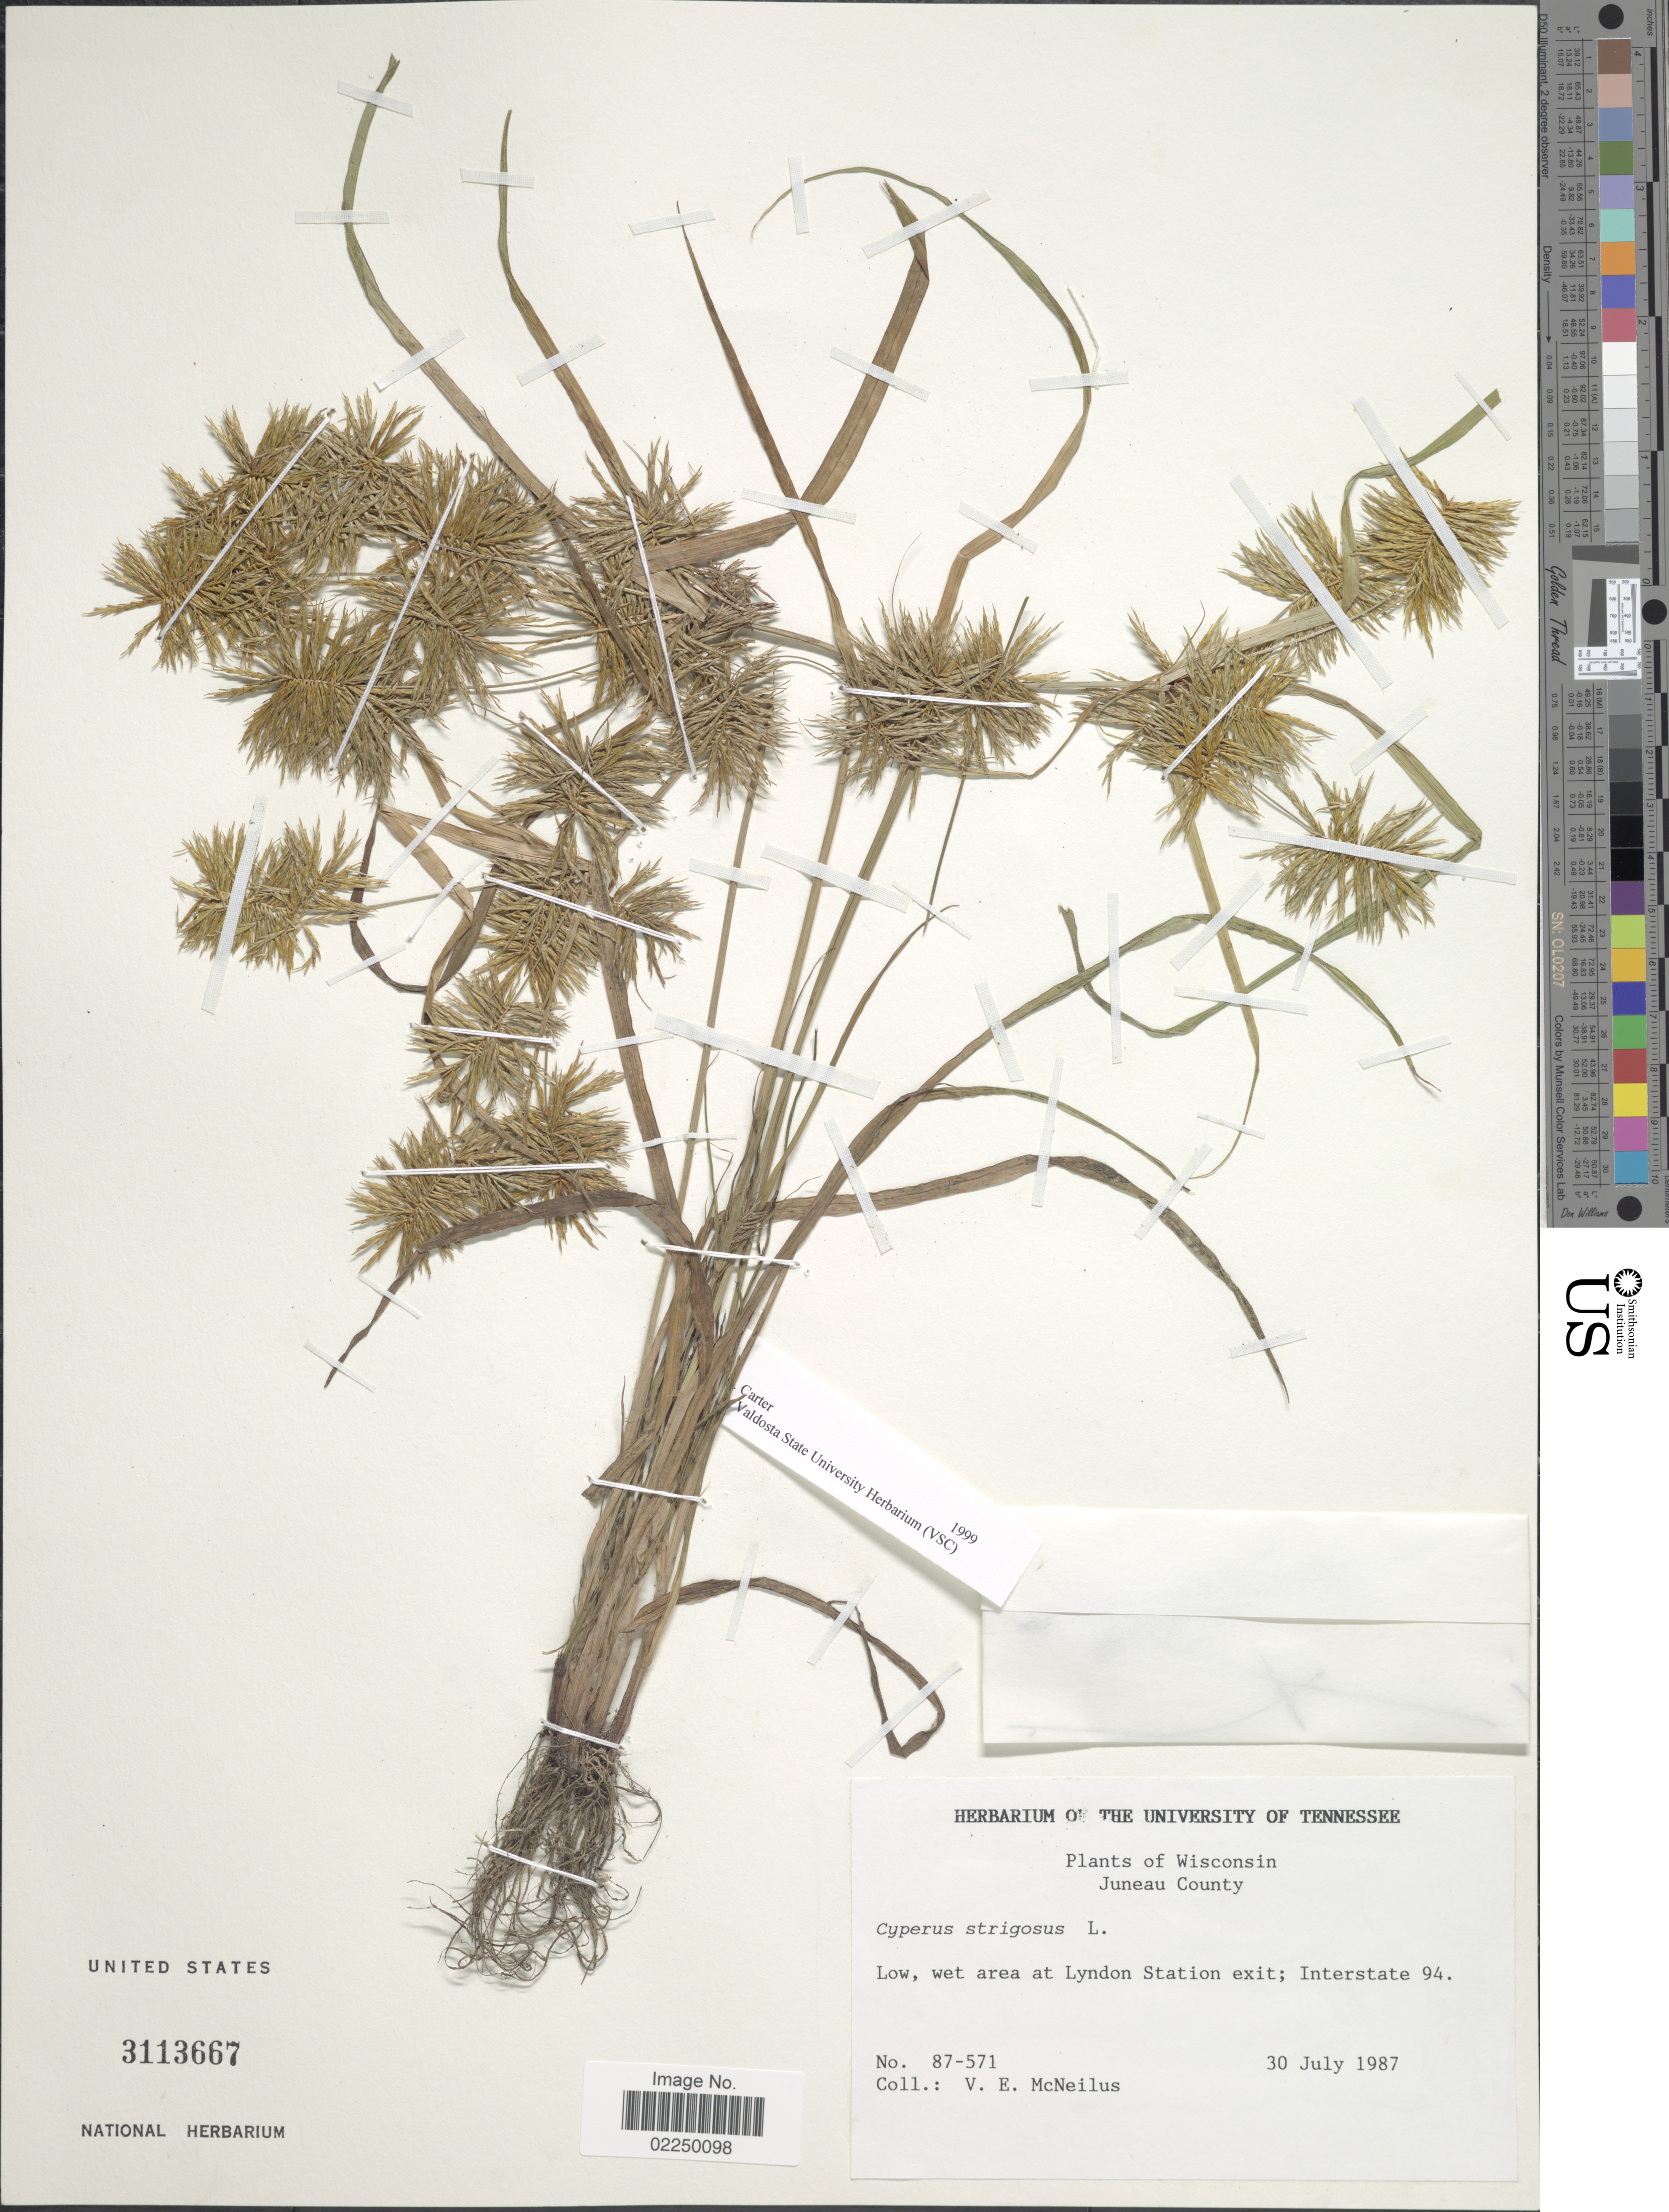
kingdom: Plantae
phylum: Tracheophyta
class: Liliopsida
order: Poales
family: Cyperaceae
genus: Cyperus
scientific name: Cyperus strigosus L.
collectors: V. Mcneilus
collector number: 87-571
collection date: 1987-07-30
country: United States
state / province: Wisconsin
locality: Juneau County, low, wet area at Lyndon Station exit; Interstate 94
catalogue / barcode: US 3113667